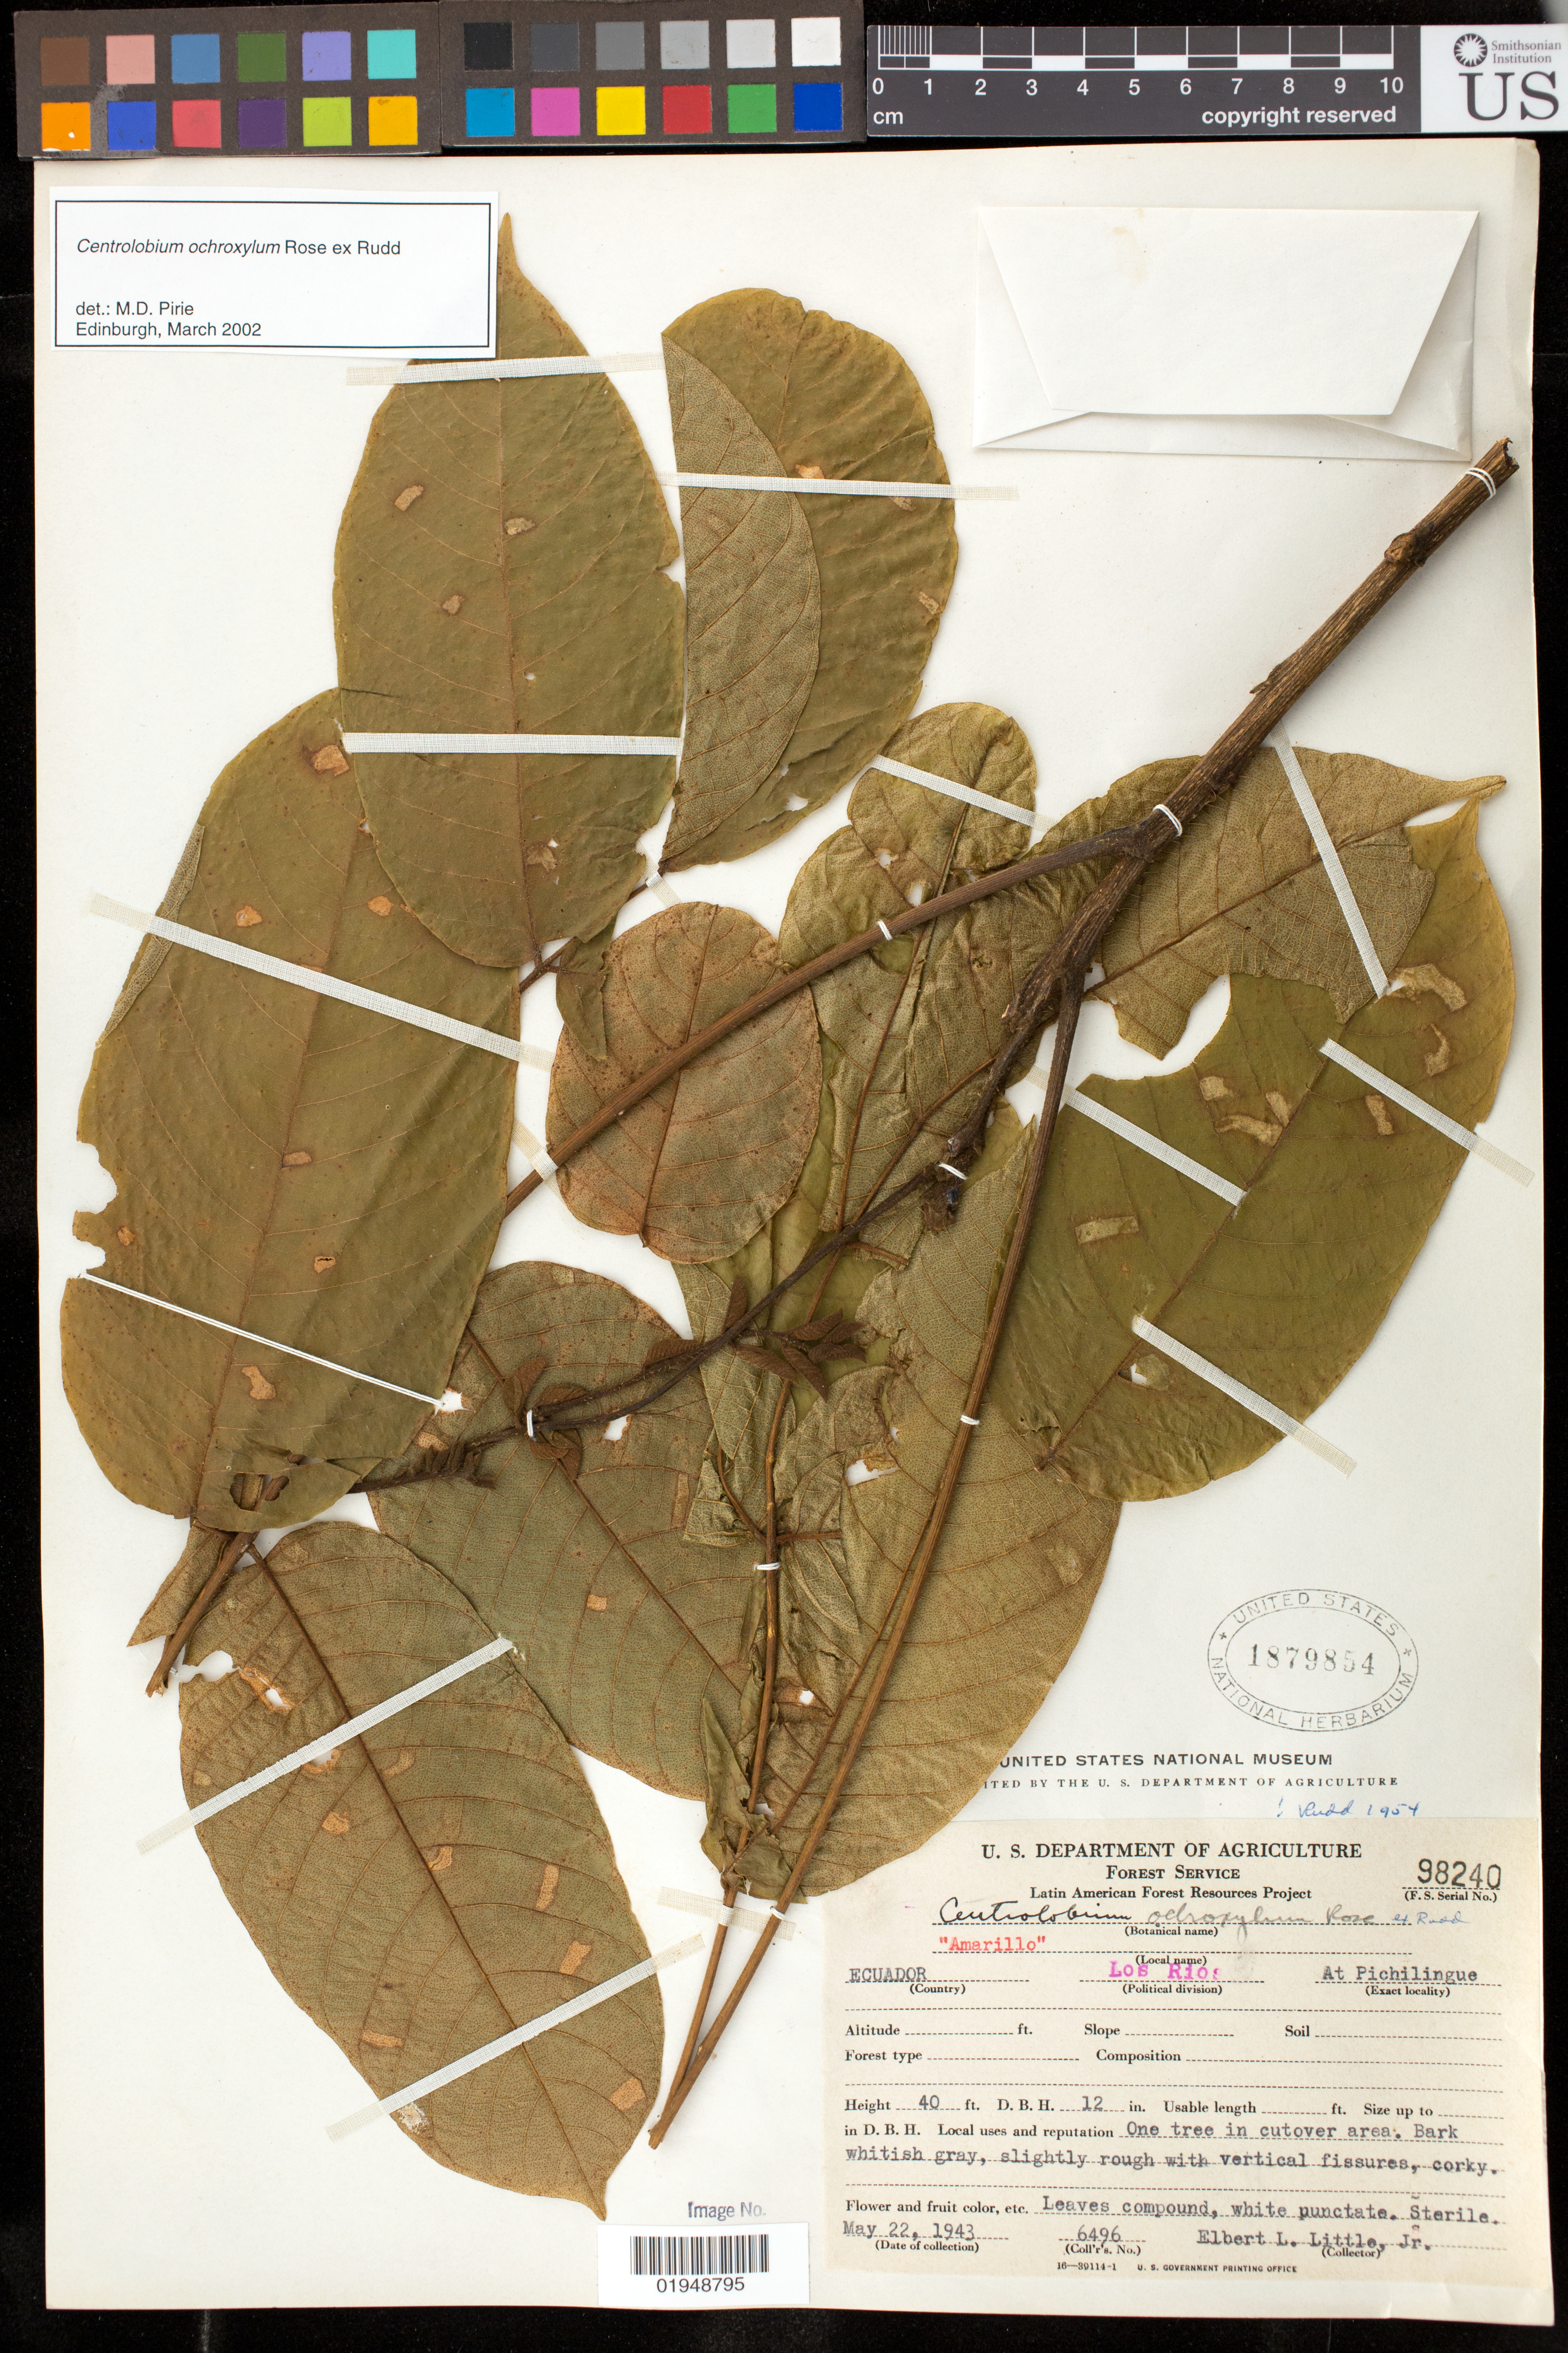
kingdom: Plantae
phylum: Tracheophyta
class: Magnoliopsida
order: Fabales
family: Fabaceae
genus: Centrolobium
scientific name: Centrolobium ochroxylum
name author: Rose ex Rudd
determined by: Pirie, M. D., (U)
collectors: E. L. Little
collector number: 6496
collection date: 1943-05-22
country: Ecuador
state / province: Los Ríos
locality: At Pichilingue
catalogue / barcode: US 1879854